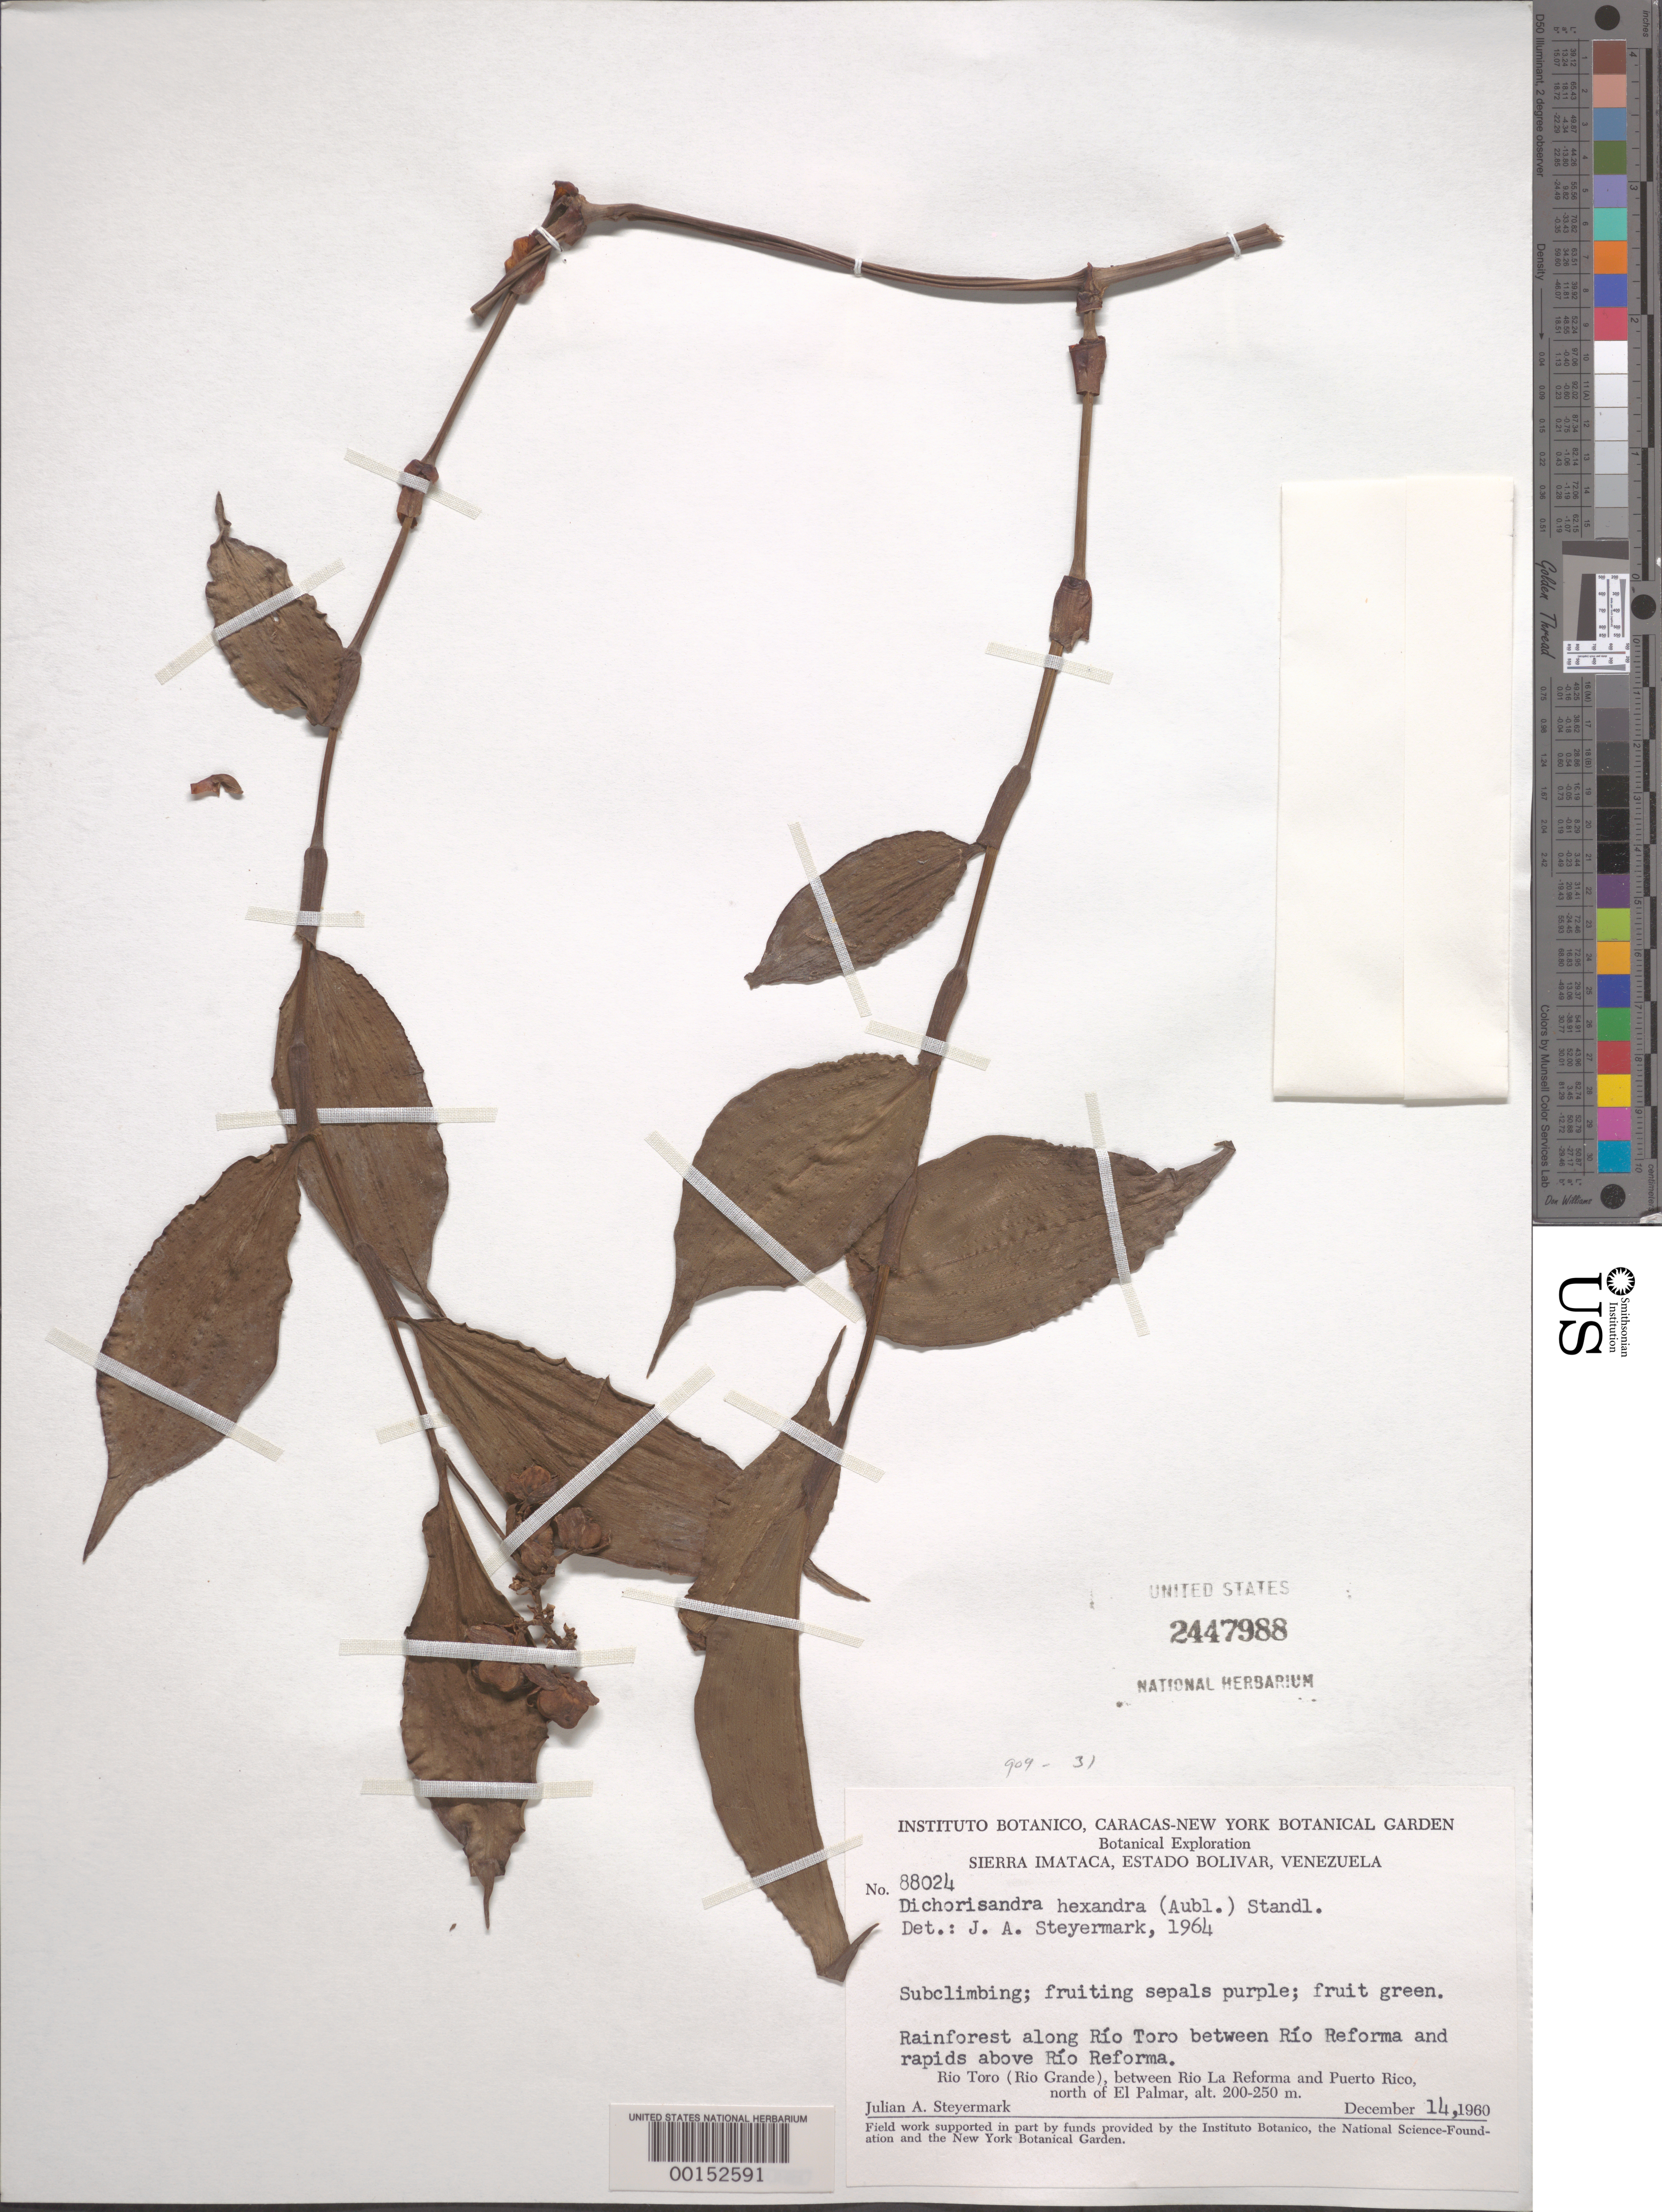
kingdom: Plantae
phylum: Tracheophyta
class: Liliopsida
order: Commelinales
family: Commelinaceae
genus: Dichorisandra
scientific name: Dichorisandra hexandra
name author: (Aubl.) Standl.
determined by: Steyermark, Julian A., (VEN)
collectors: J. Steyermark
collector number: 88024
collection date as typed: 14 Dec 1960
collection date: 1960-12-14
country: Venezuela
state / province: Bolivar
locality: Rio toro, between rio reforma and rapids above rio reforma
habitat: Rainforest along river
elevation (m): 200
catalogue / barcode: US 2447988